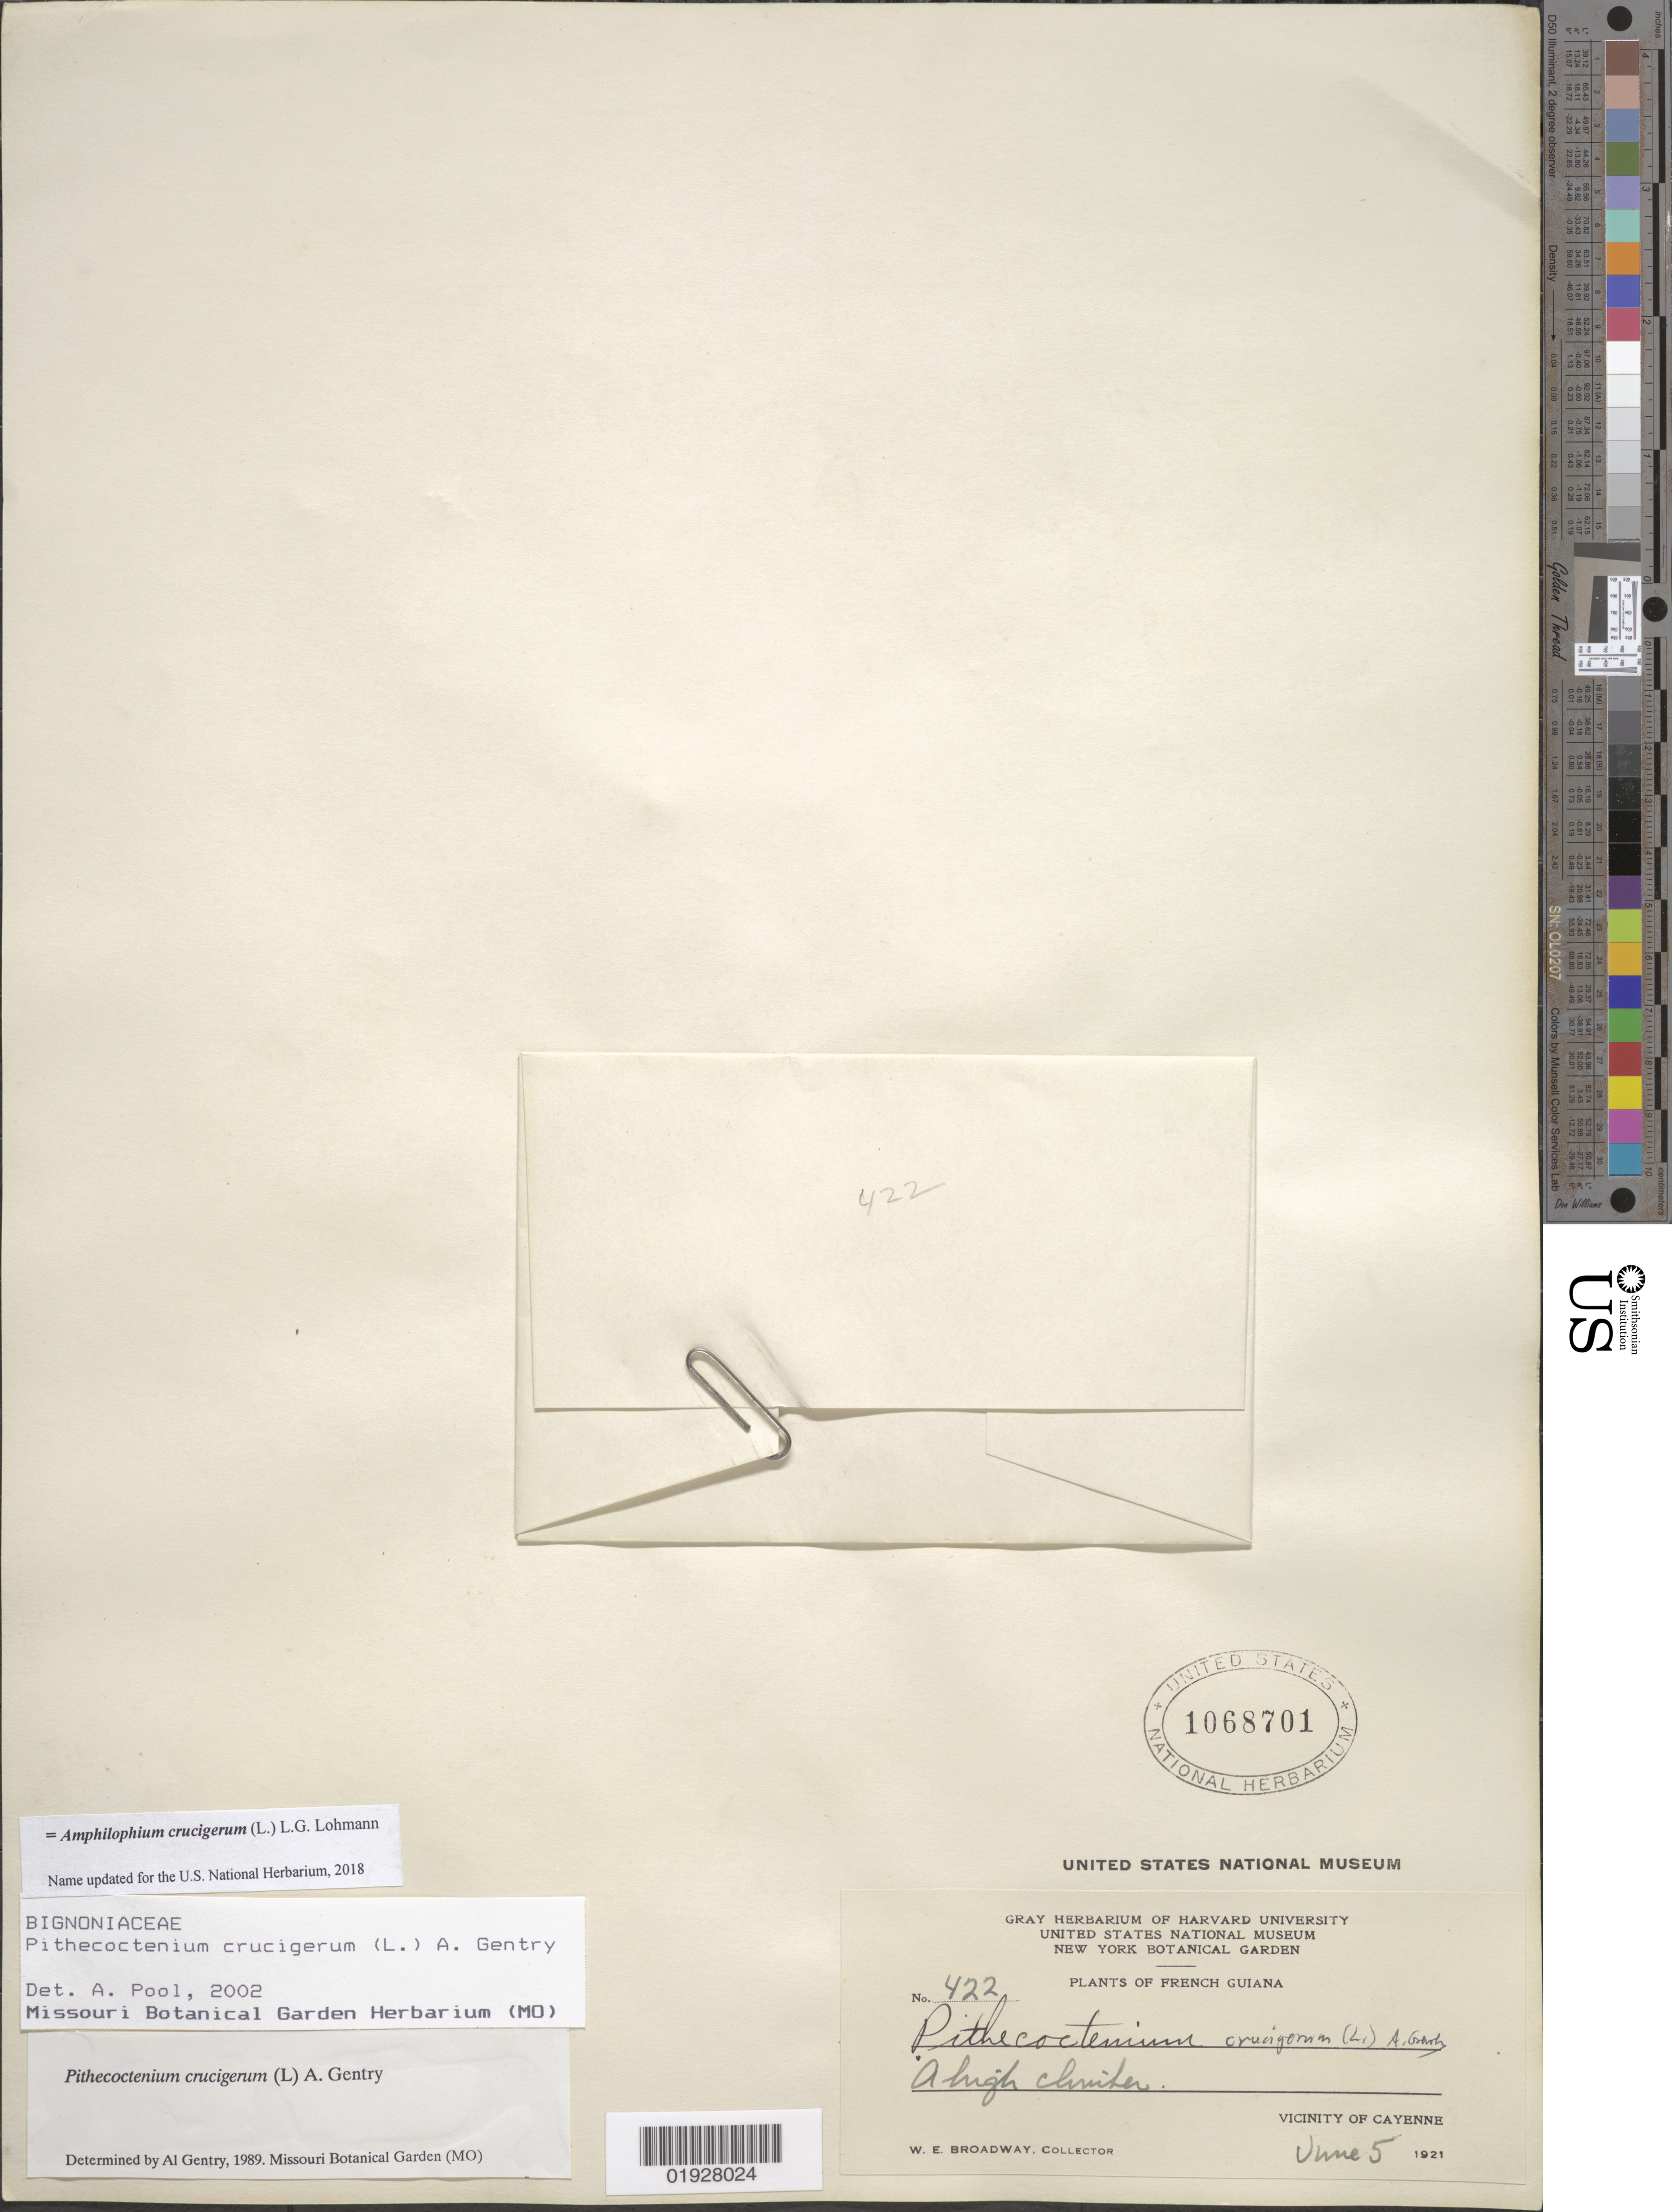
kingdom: Plantae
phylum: Tracheophyta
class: Magnoliopsida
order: Lamiales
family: Bignoniaceae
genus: Amphilophium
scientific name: Amphilophium crucigerum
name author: (L.) L.G. Lohmann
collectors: W. E. Broadway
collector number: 422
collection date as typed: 5-Jul-21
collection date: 1921-07-05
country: French Guiana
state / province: Cayenne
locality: Cayenne, vic.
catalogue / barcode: US 1068701